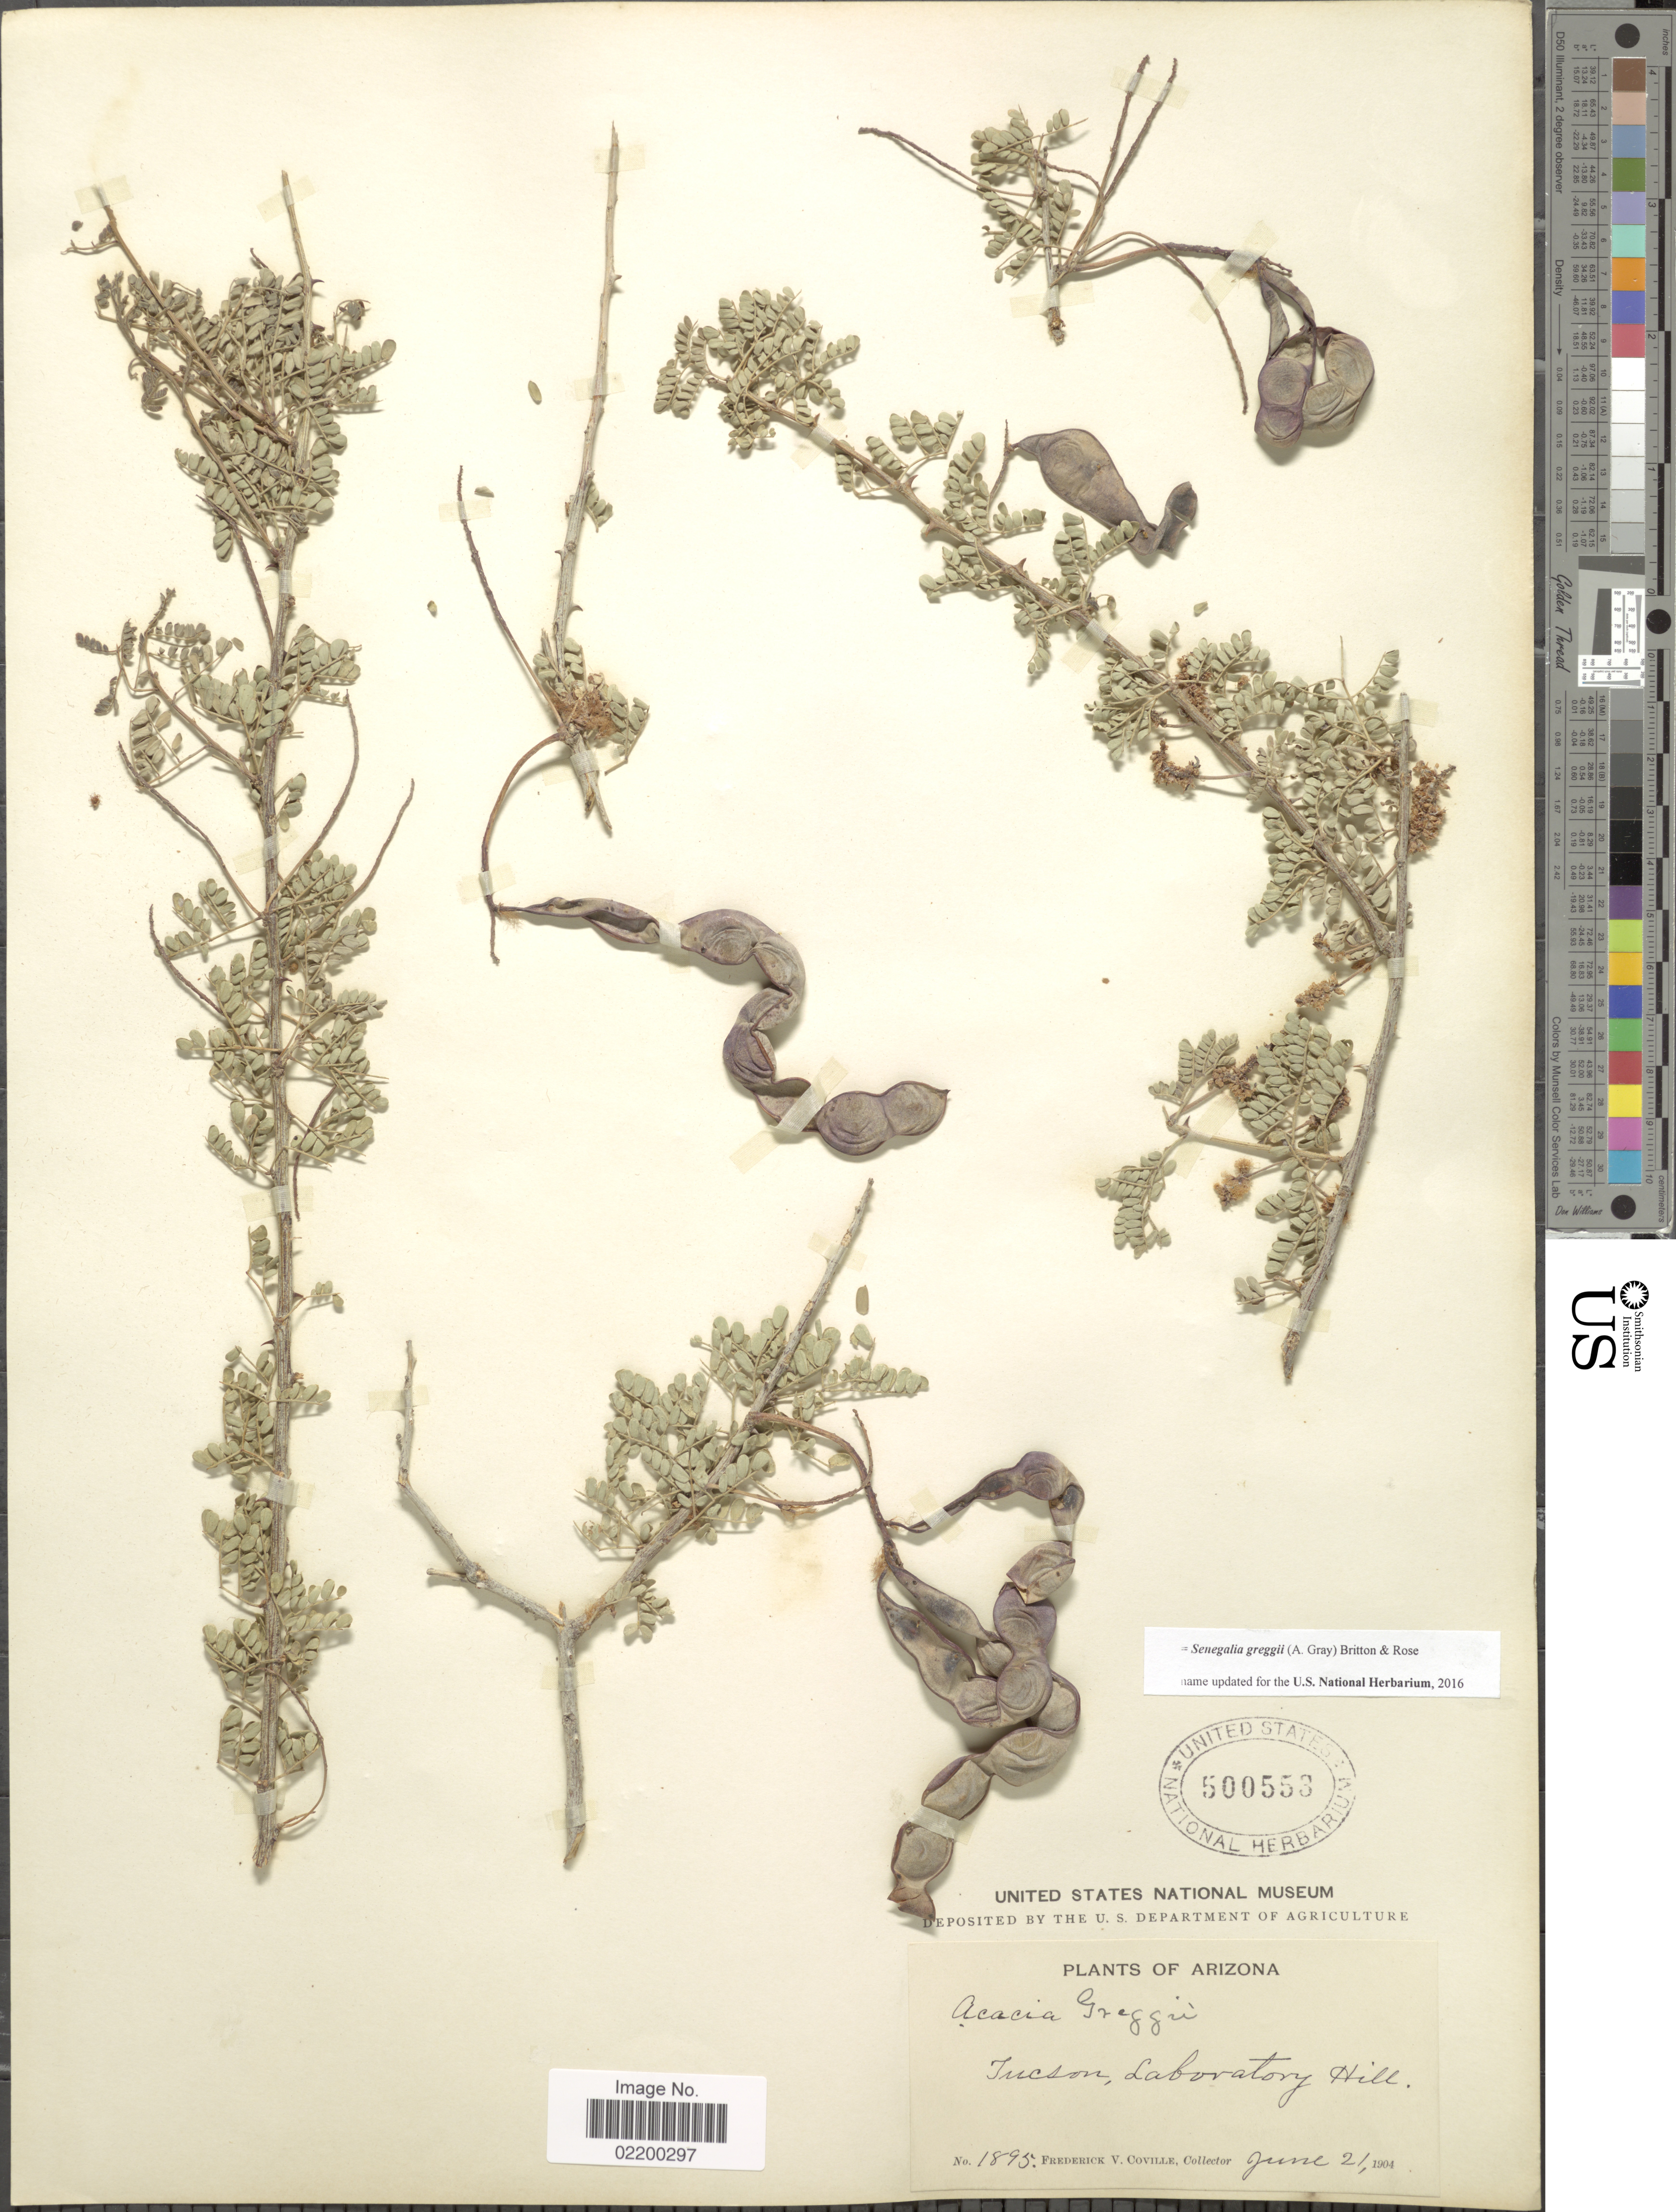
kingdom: Plantae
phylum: Tracheophyta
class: Magnoliopsida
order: Fabales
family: Fabaceae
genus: Senegalia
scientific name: Senegalia greggii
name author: (A. Gray) Britton & Rose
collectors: F. V. Coville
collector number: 1895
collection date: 1904-06-21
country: United States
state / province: Arizona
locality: Tucson, Laboratory Hill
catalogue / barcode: US 500553